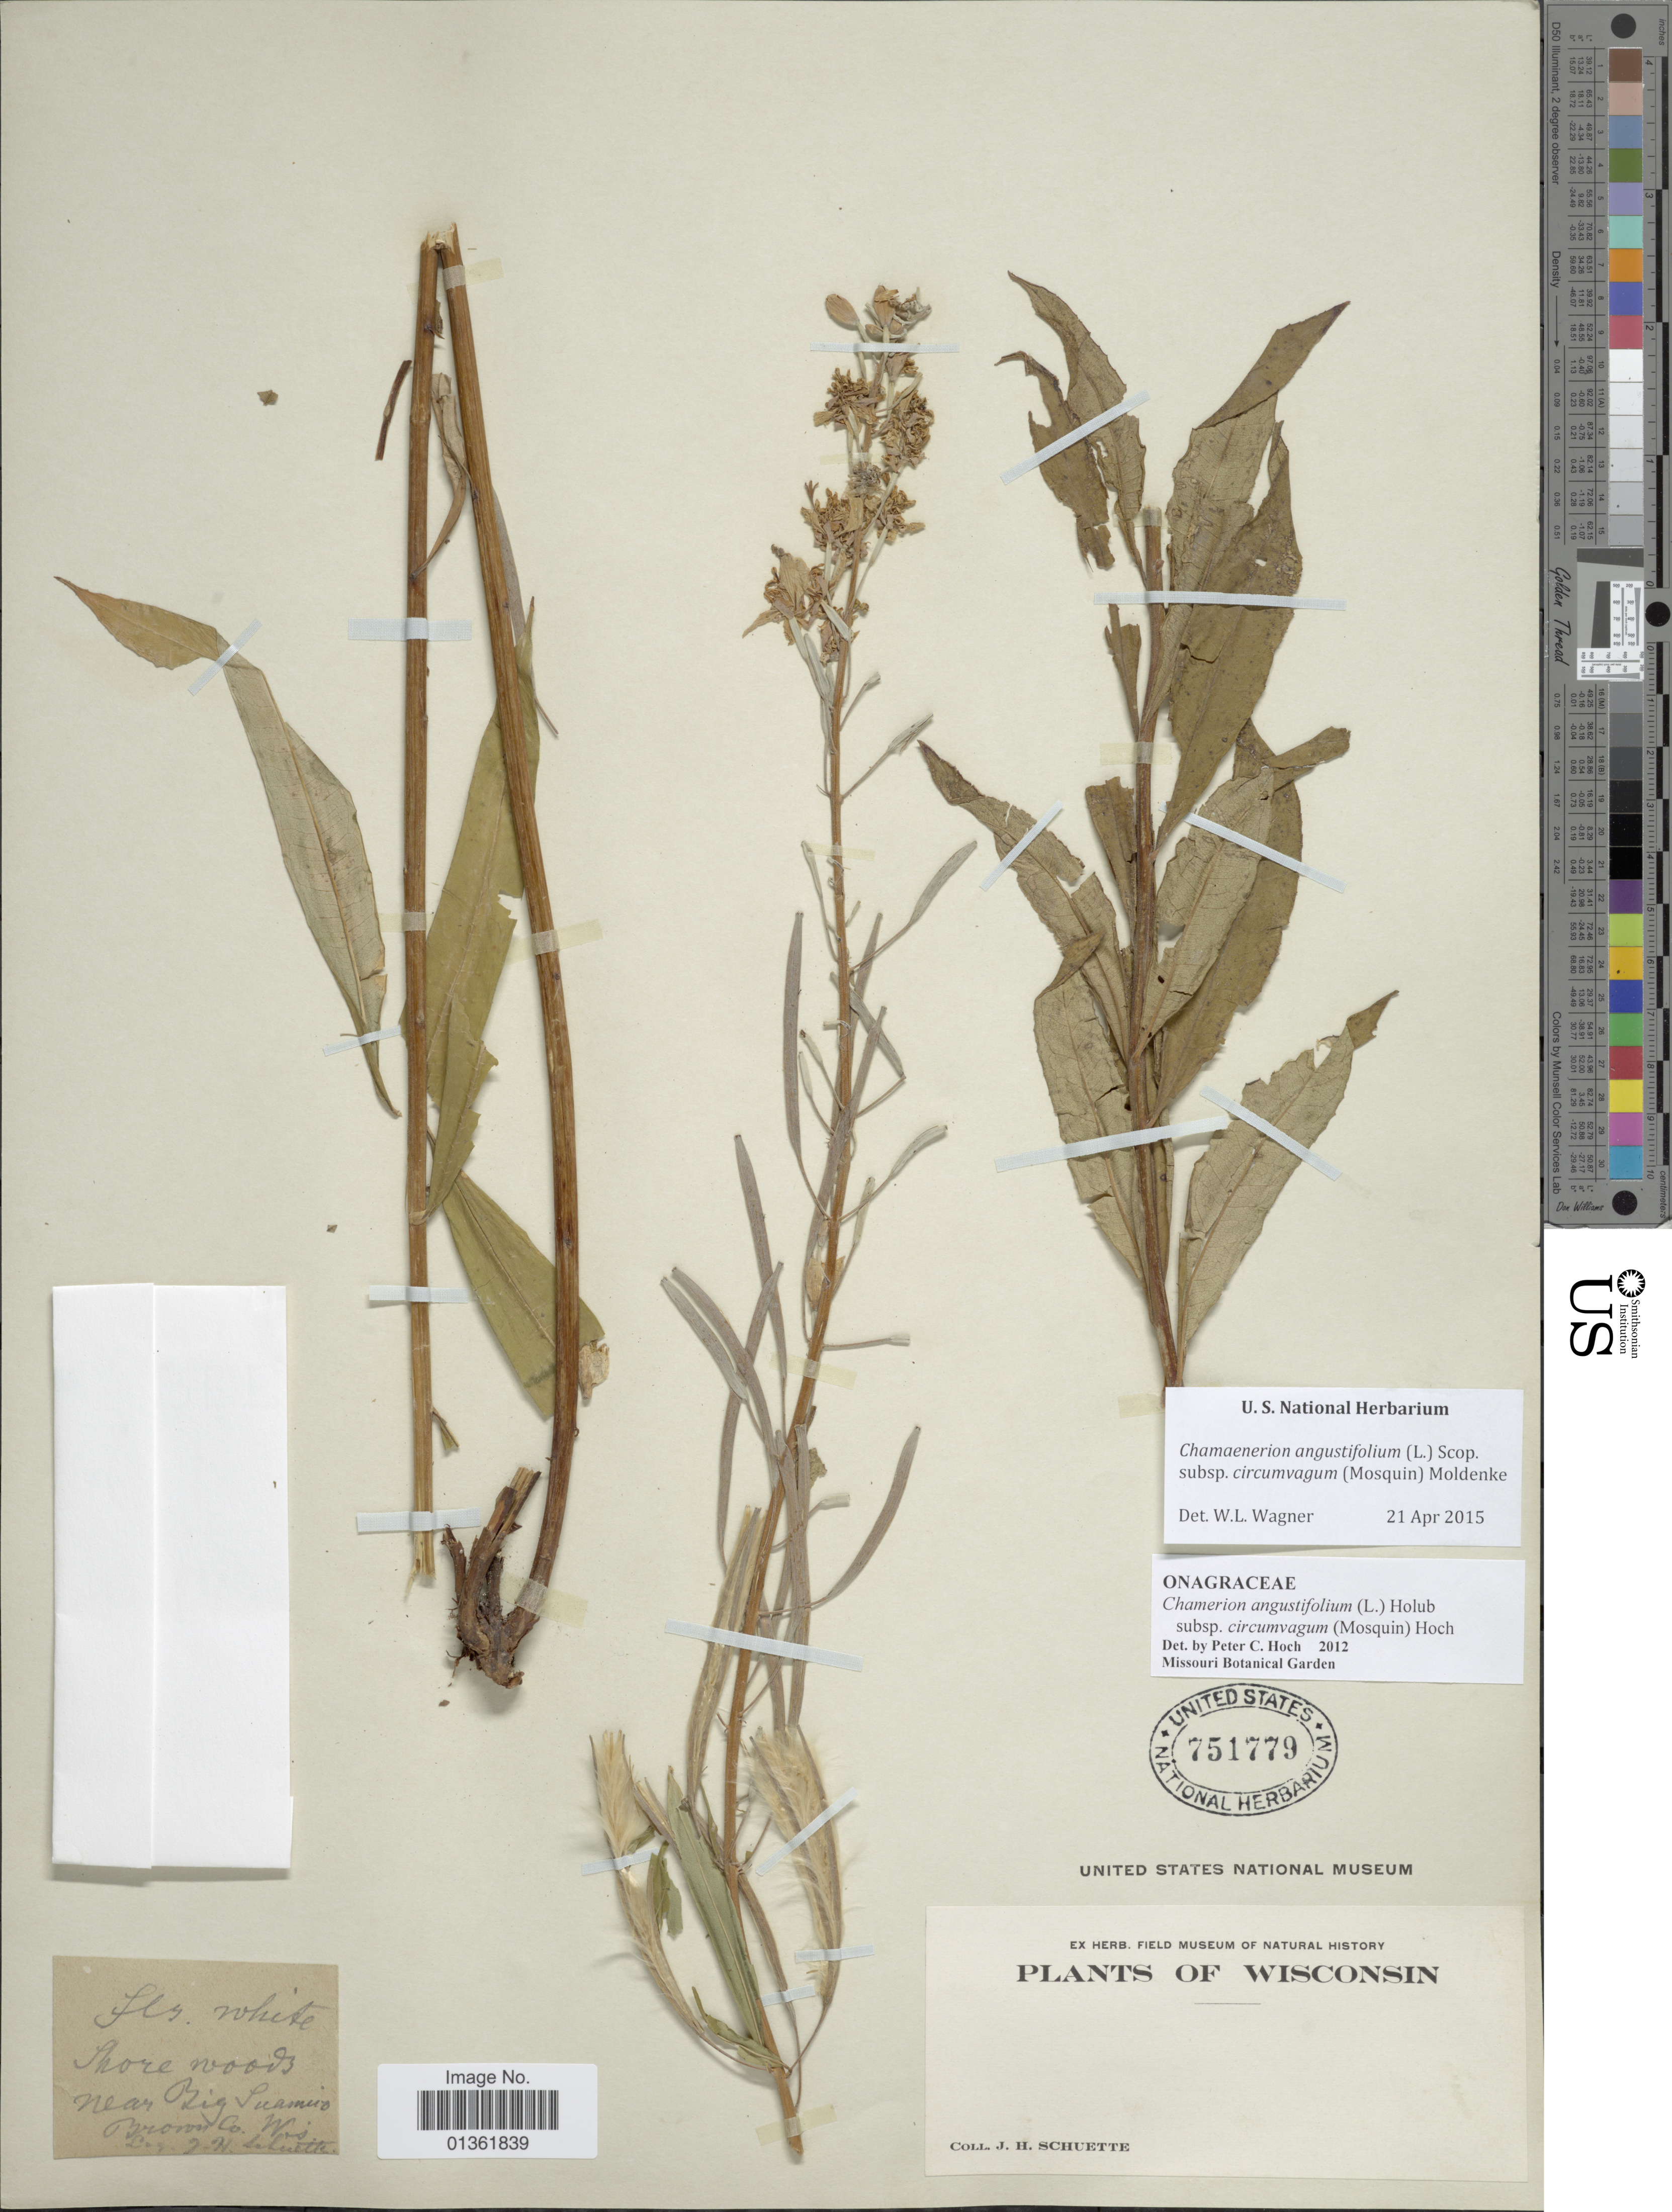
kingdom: Plantae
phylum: Tracheophyta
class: Magnoliopsida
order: Myrtales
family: Onagraceae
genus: Chamaenerion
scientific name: Chamaenerion angustifolium subsp. circumvagum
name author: (Mosquin) Moldenke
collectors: J. H. Schuette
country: United States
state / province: Wisconsin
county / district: Brown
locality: Shore woods near Big Suamico, Brown Co.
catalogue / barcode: US 751779